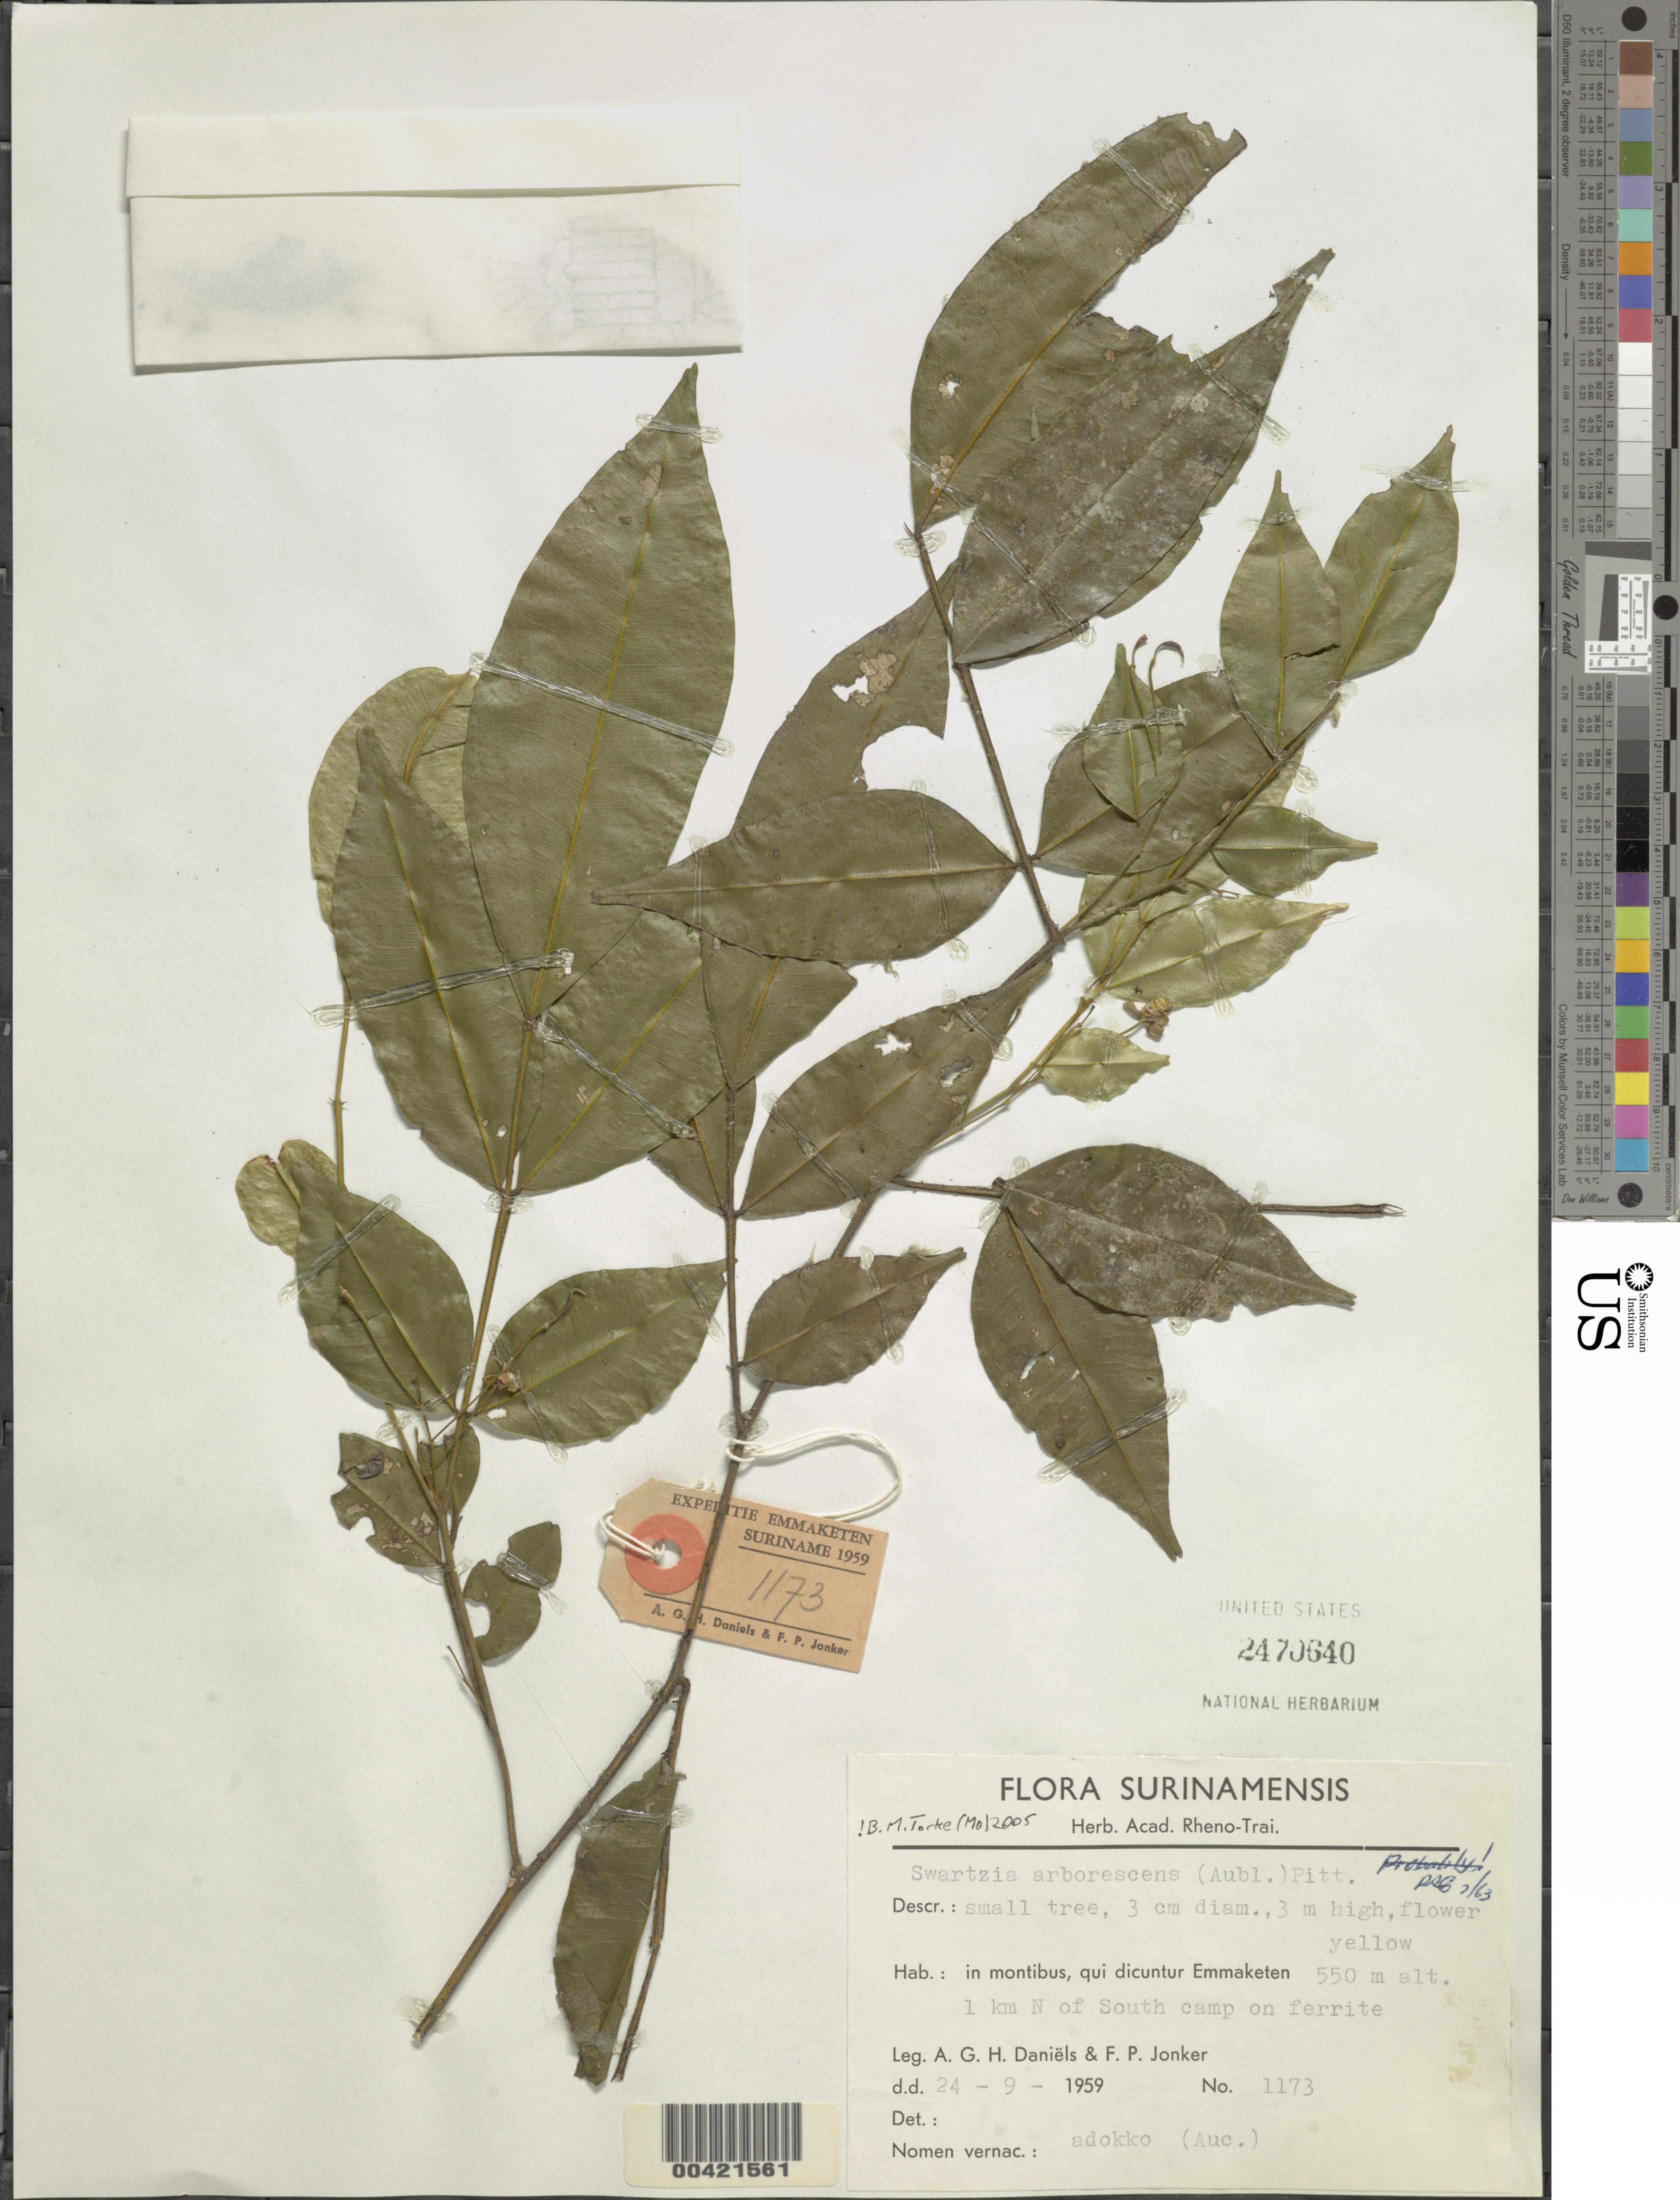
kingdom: Plantae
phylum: Tracheophyta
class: Magnoliopsida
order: Fabales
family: Fabaceae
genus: Swartzia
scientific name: Swartzia arborescens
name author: (Aubl.) Pittier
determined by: Cowan, R. S.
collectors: A. Daniëls & F. P. Jonker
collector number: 1173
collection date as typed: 24 Sep 1959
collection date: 1959-09-24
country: Suriname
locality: Qui dicuntur emmaketen, 1 km n of south camp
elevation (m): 550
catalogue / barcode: US 2470640